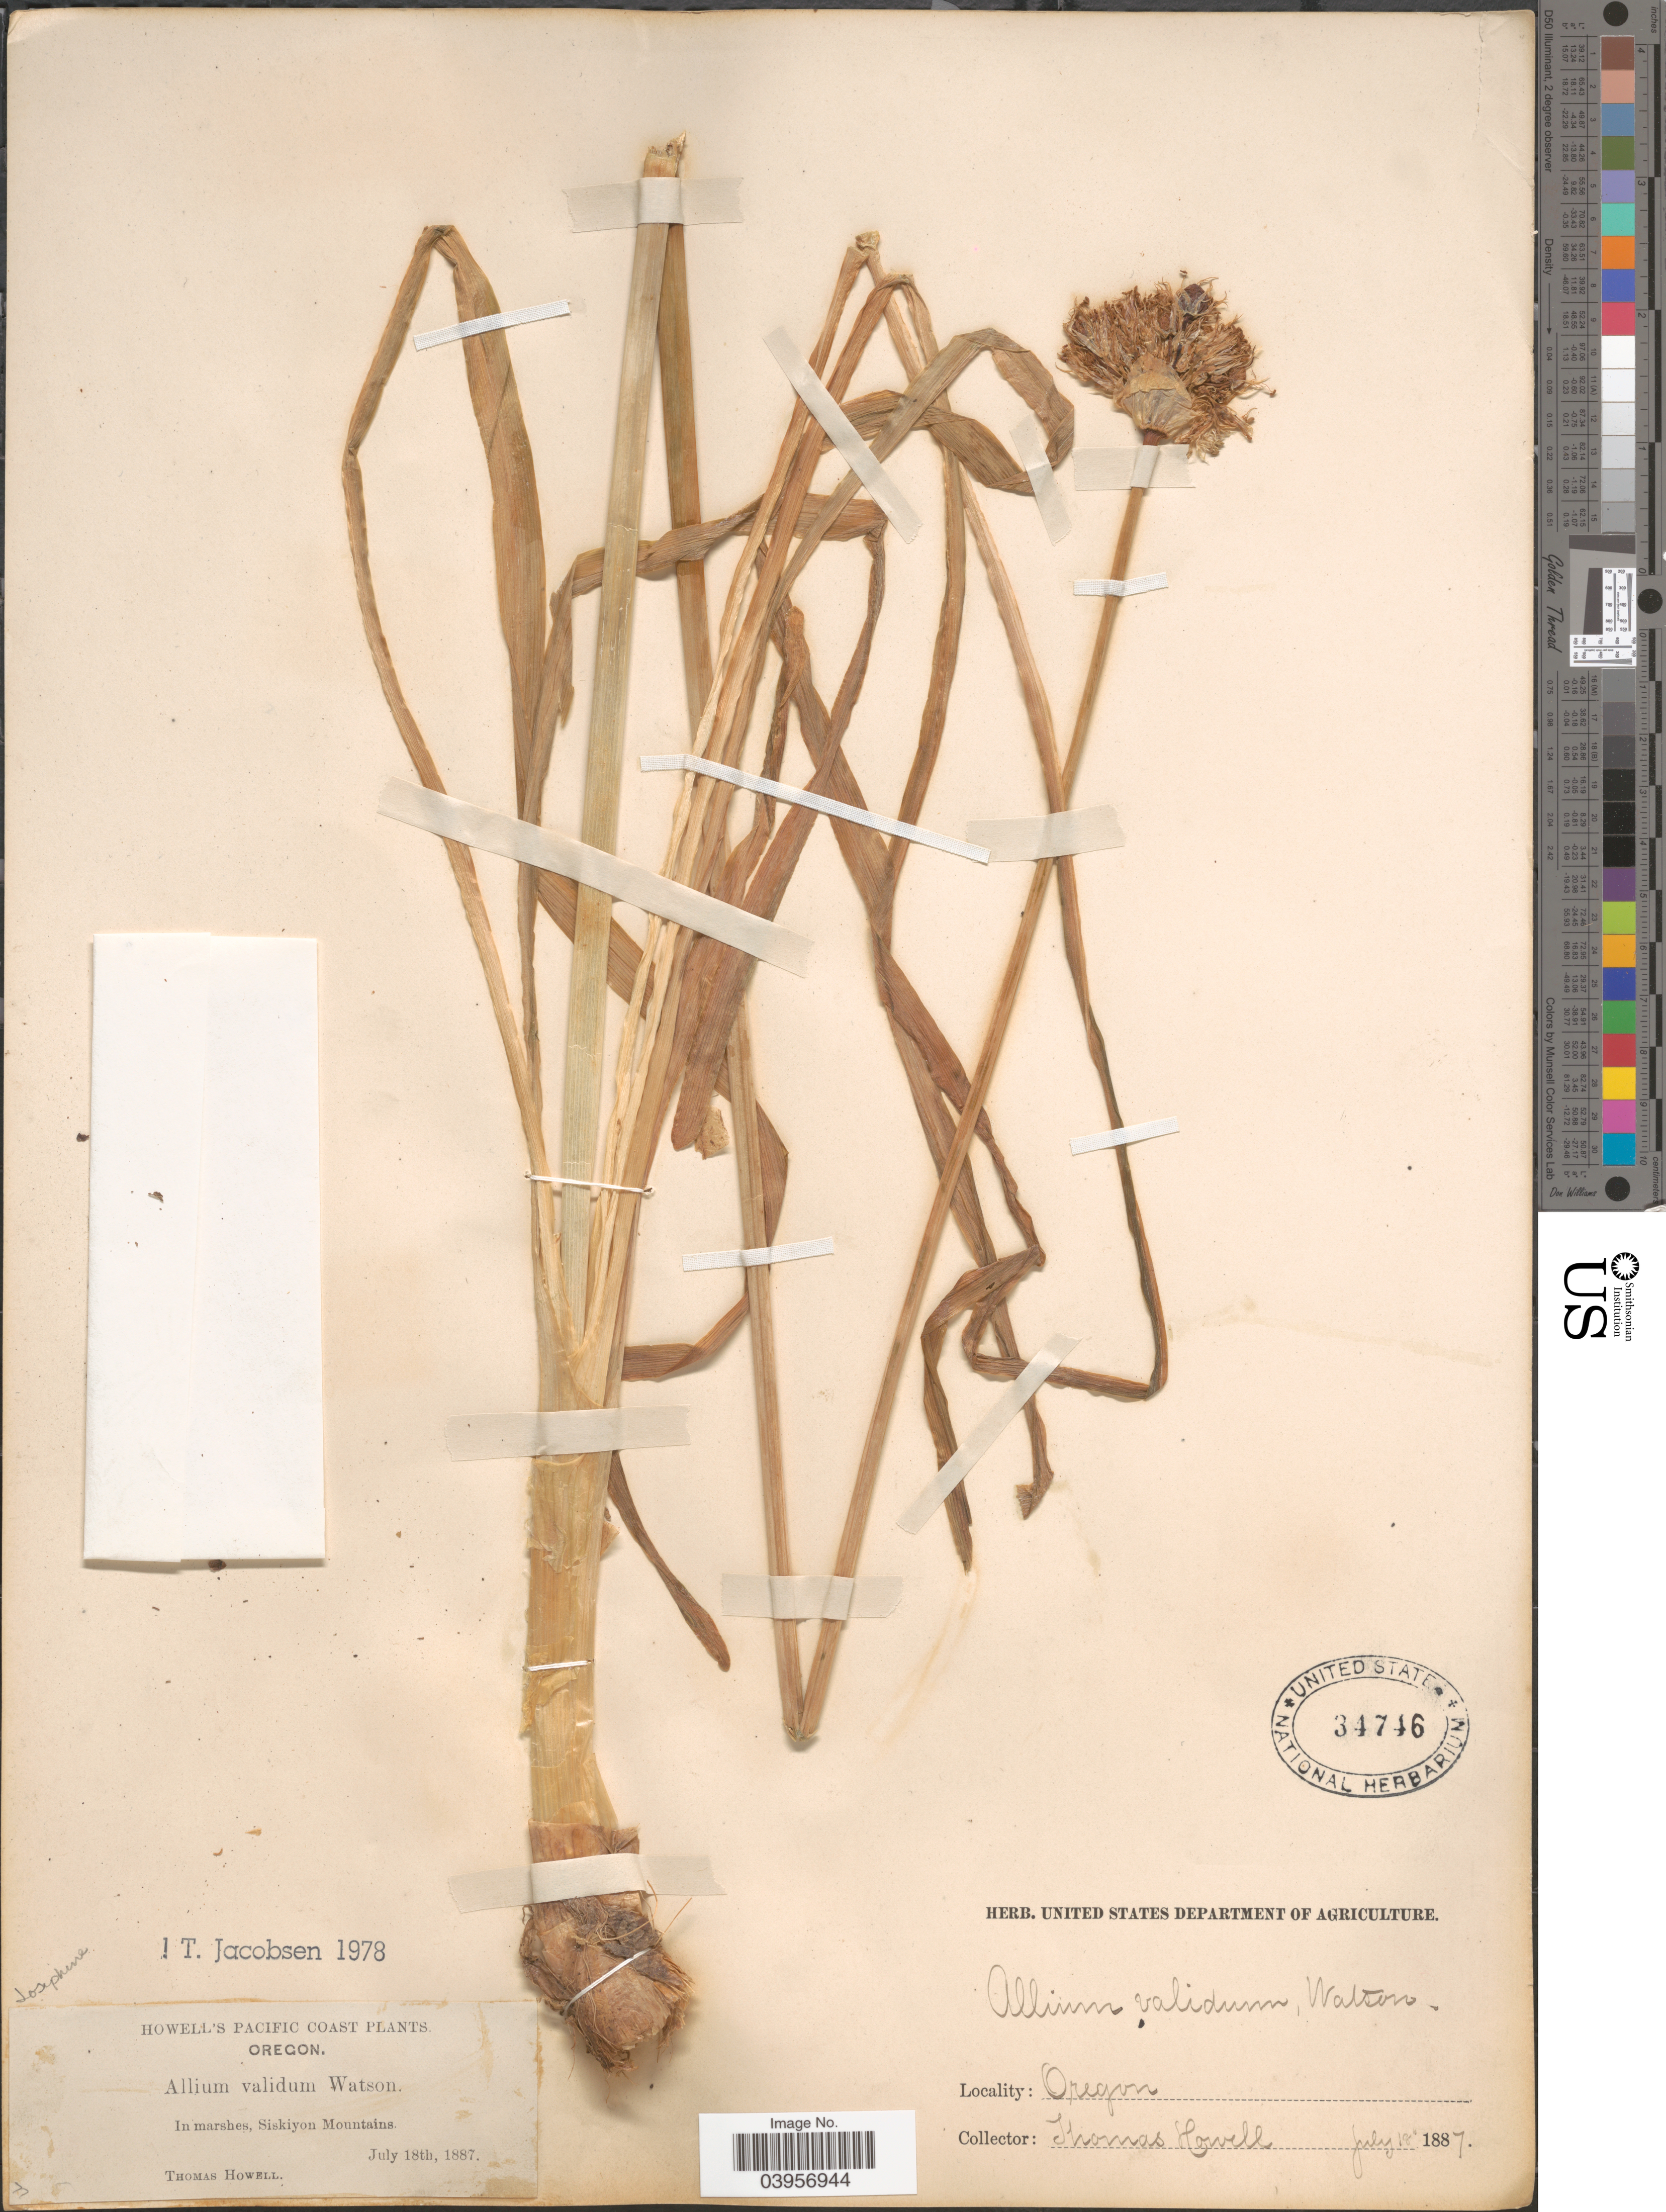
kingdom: Plantae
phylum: Tracheophyta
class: Liliopsida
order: Asparagales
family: Amaryllidaceae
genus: Allium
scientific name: Allium validum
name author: S. Watson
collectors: T. Howell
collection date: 1887-07-18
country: United States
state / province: Oregon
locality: Pacific Coast. Josephine. In marshes, Siskiyou Mountains.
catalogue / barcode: US 34746